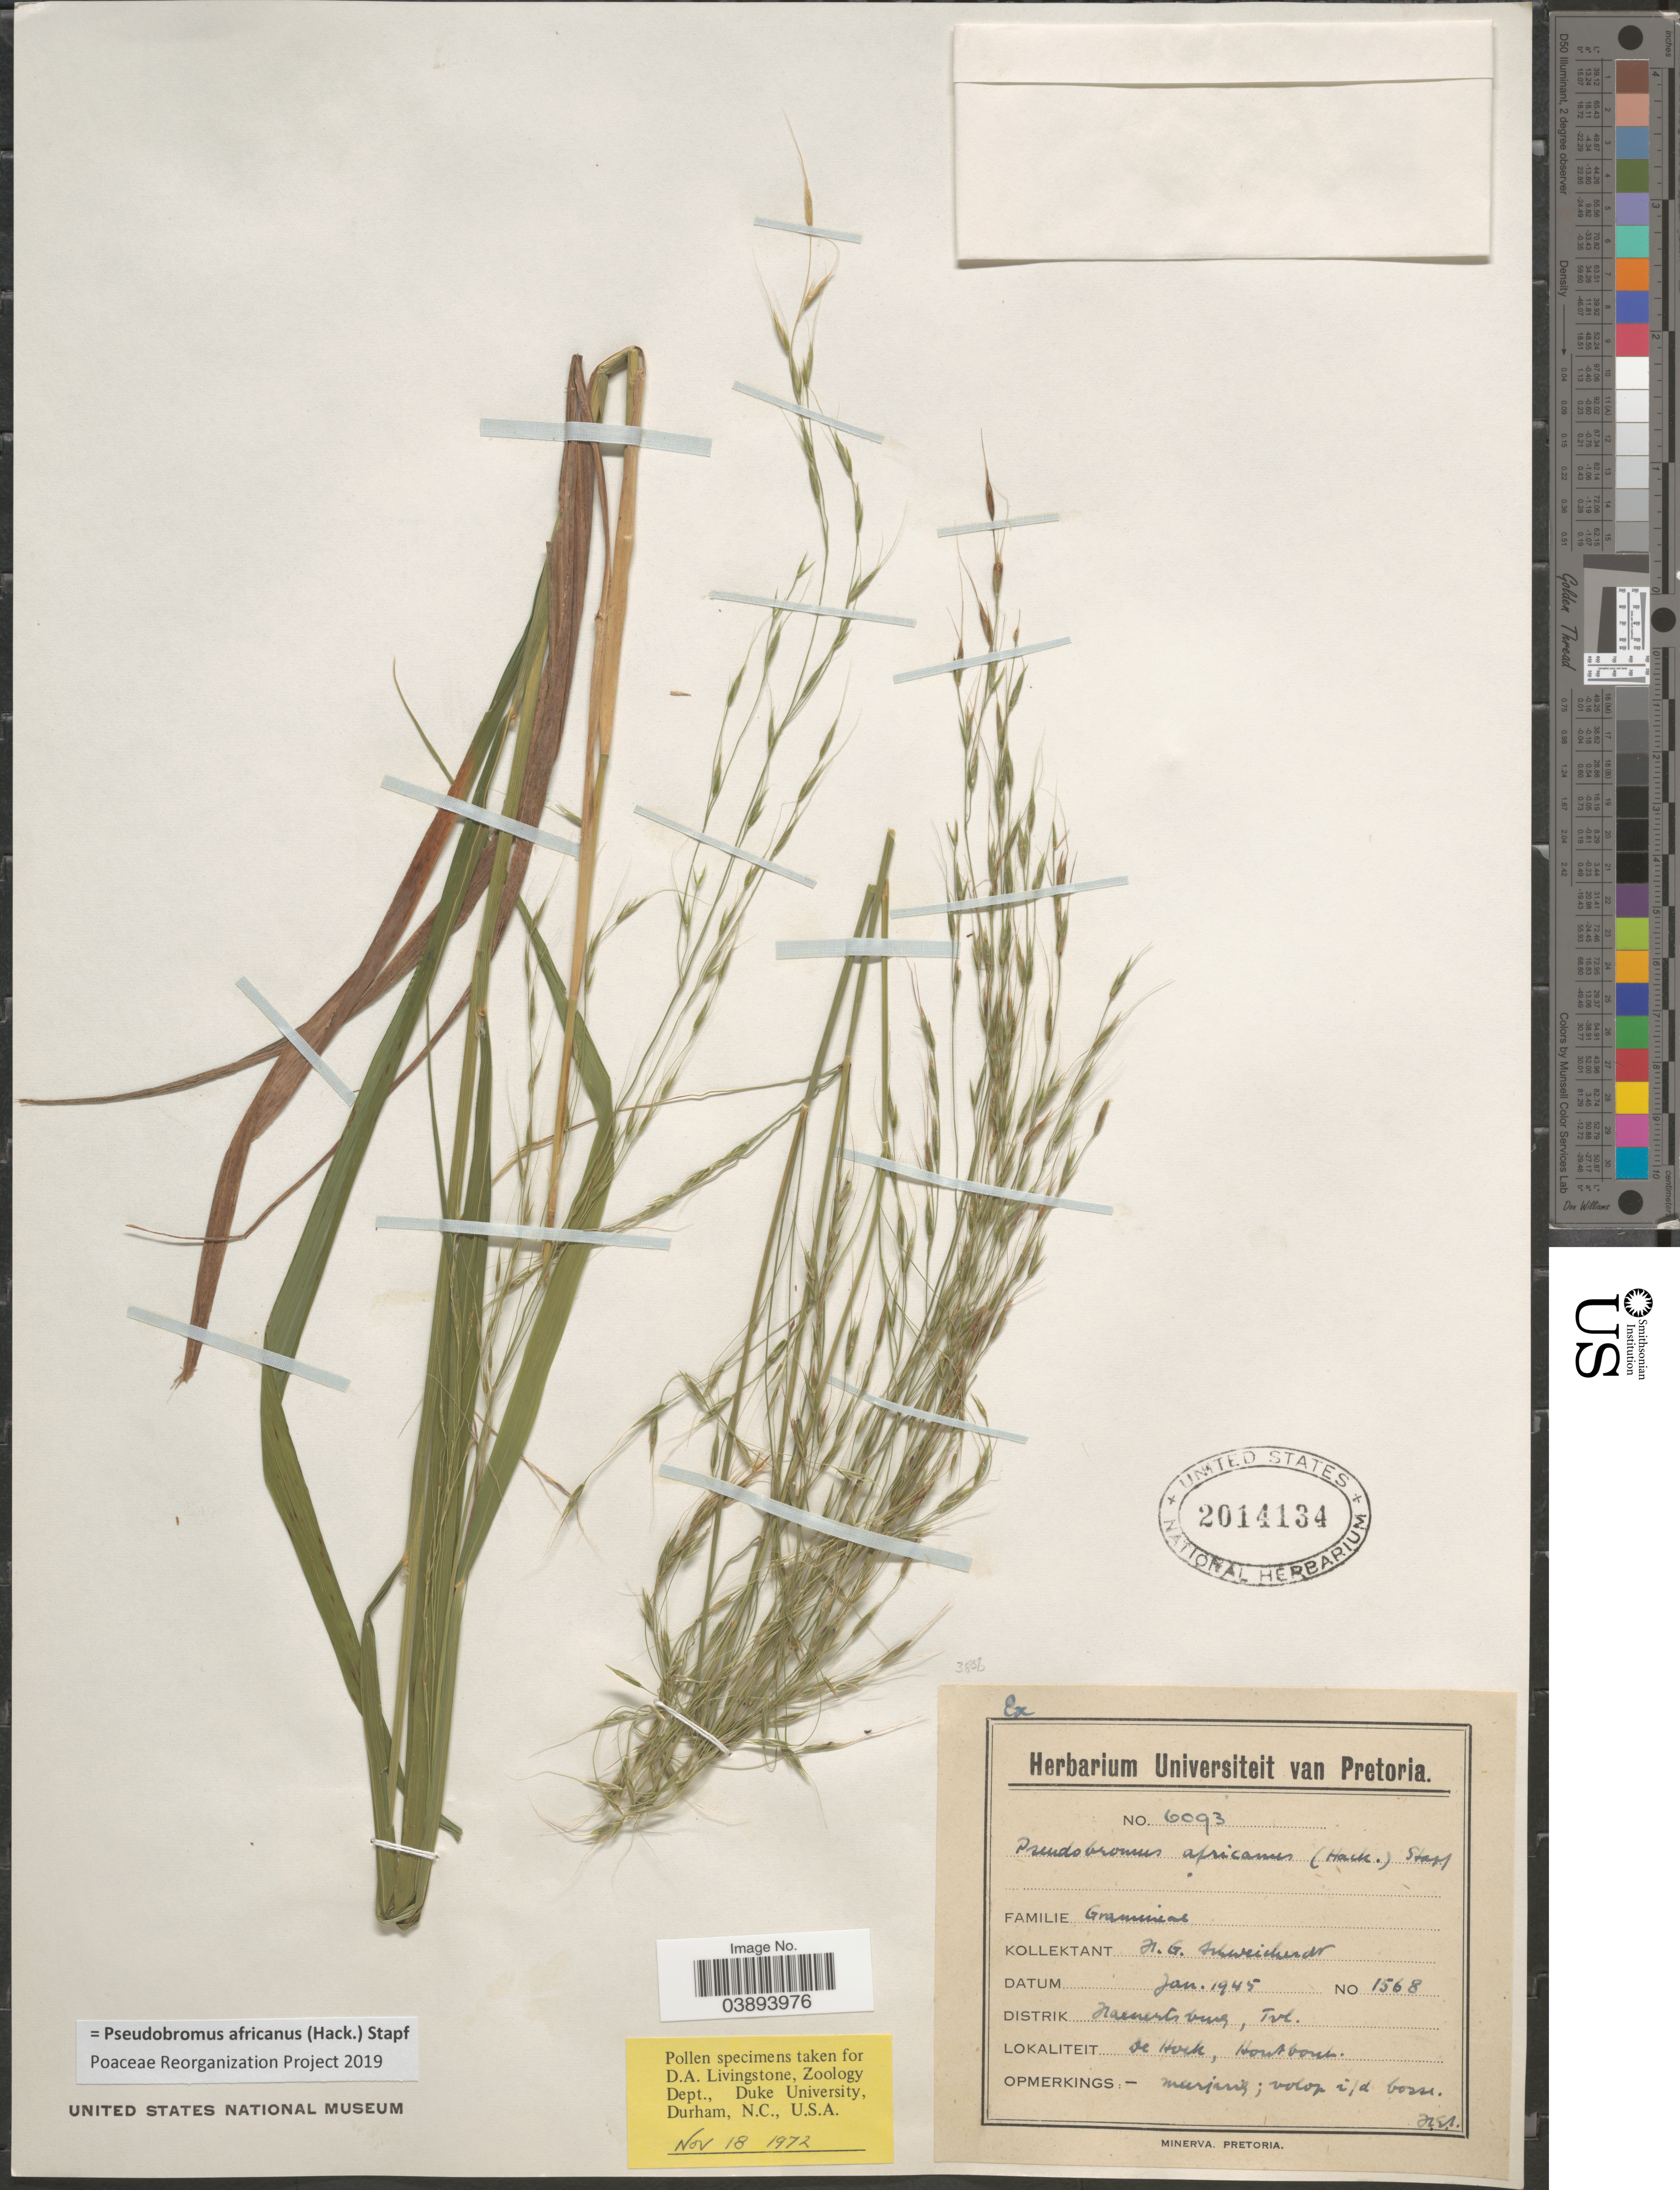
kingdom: Plantae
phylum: Tracheophyta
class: Liliopsida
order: Poales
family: Poaceae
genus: Pseudobromus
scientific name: Pseudobromus africanus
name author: (Hack.) Stapf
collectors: H. Schweickerdt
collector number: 1568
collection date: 1945-01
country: South Africa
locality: Distrik Naenertsburg, Tvl. De Hoek, Houthoek.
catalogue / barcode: US 2014134